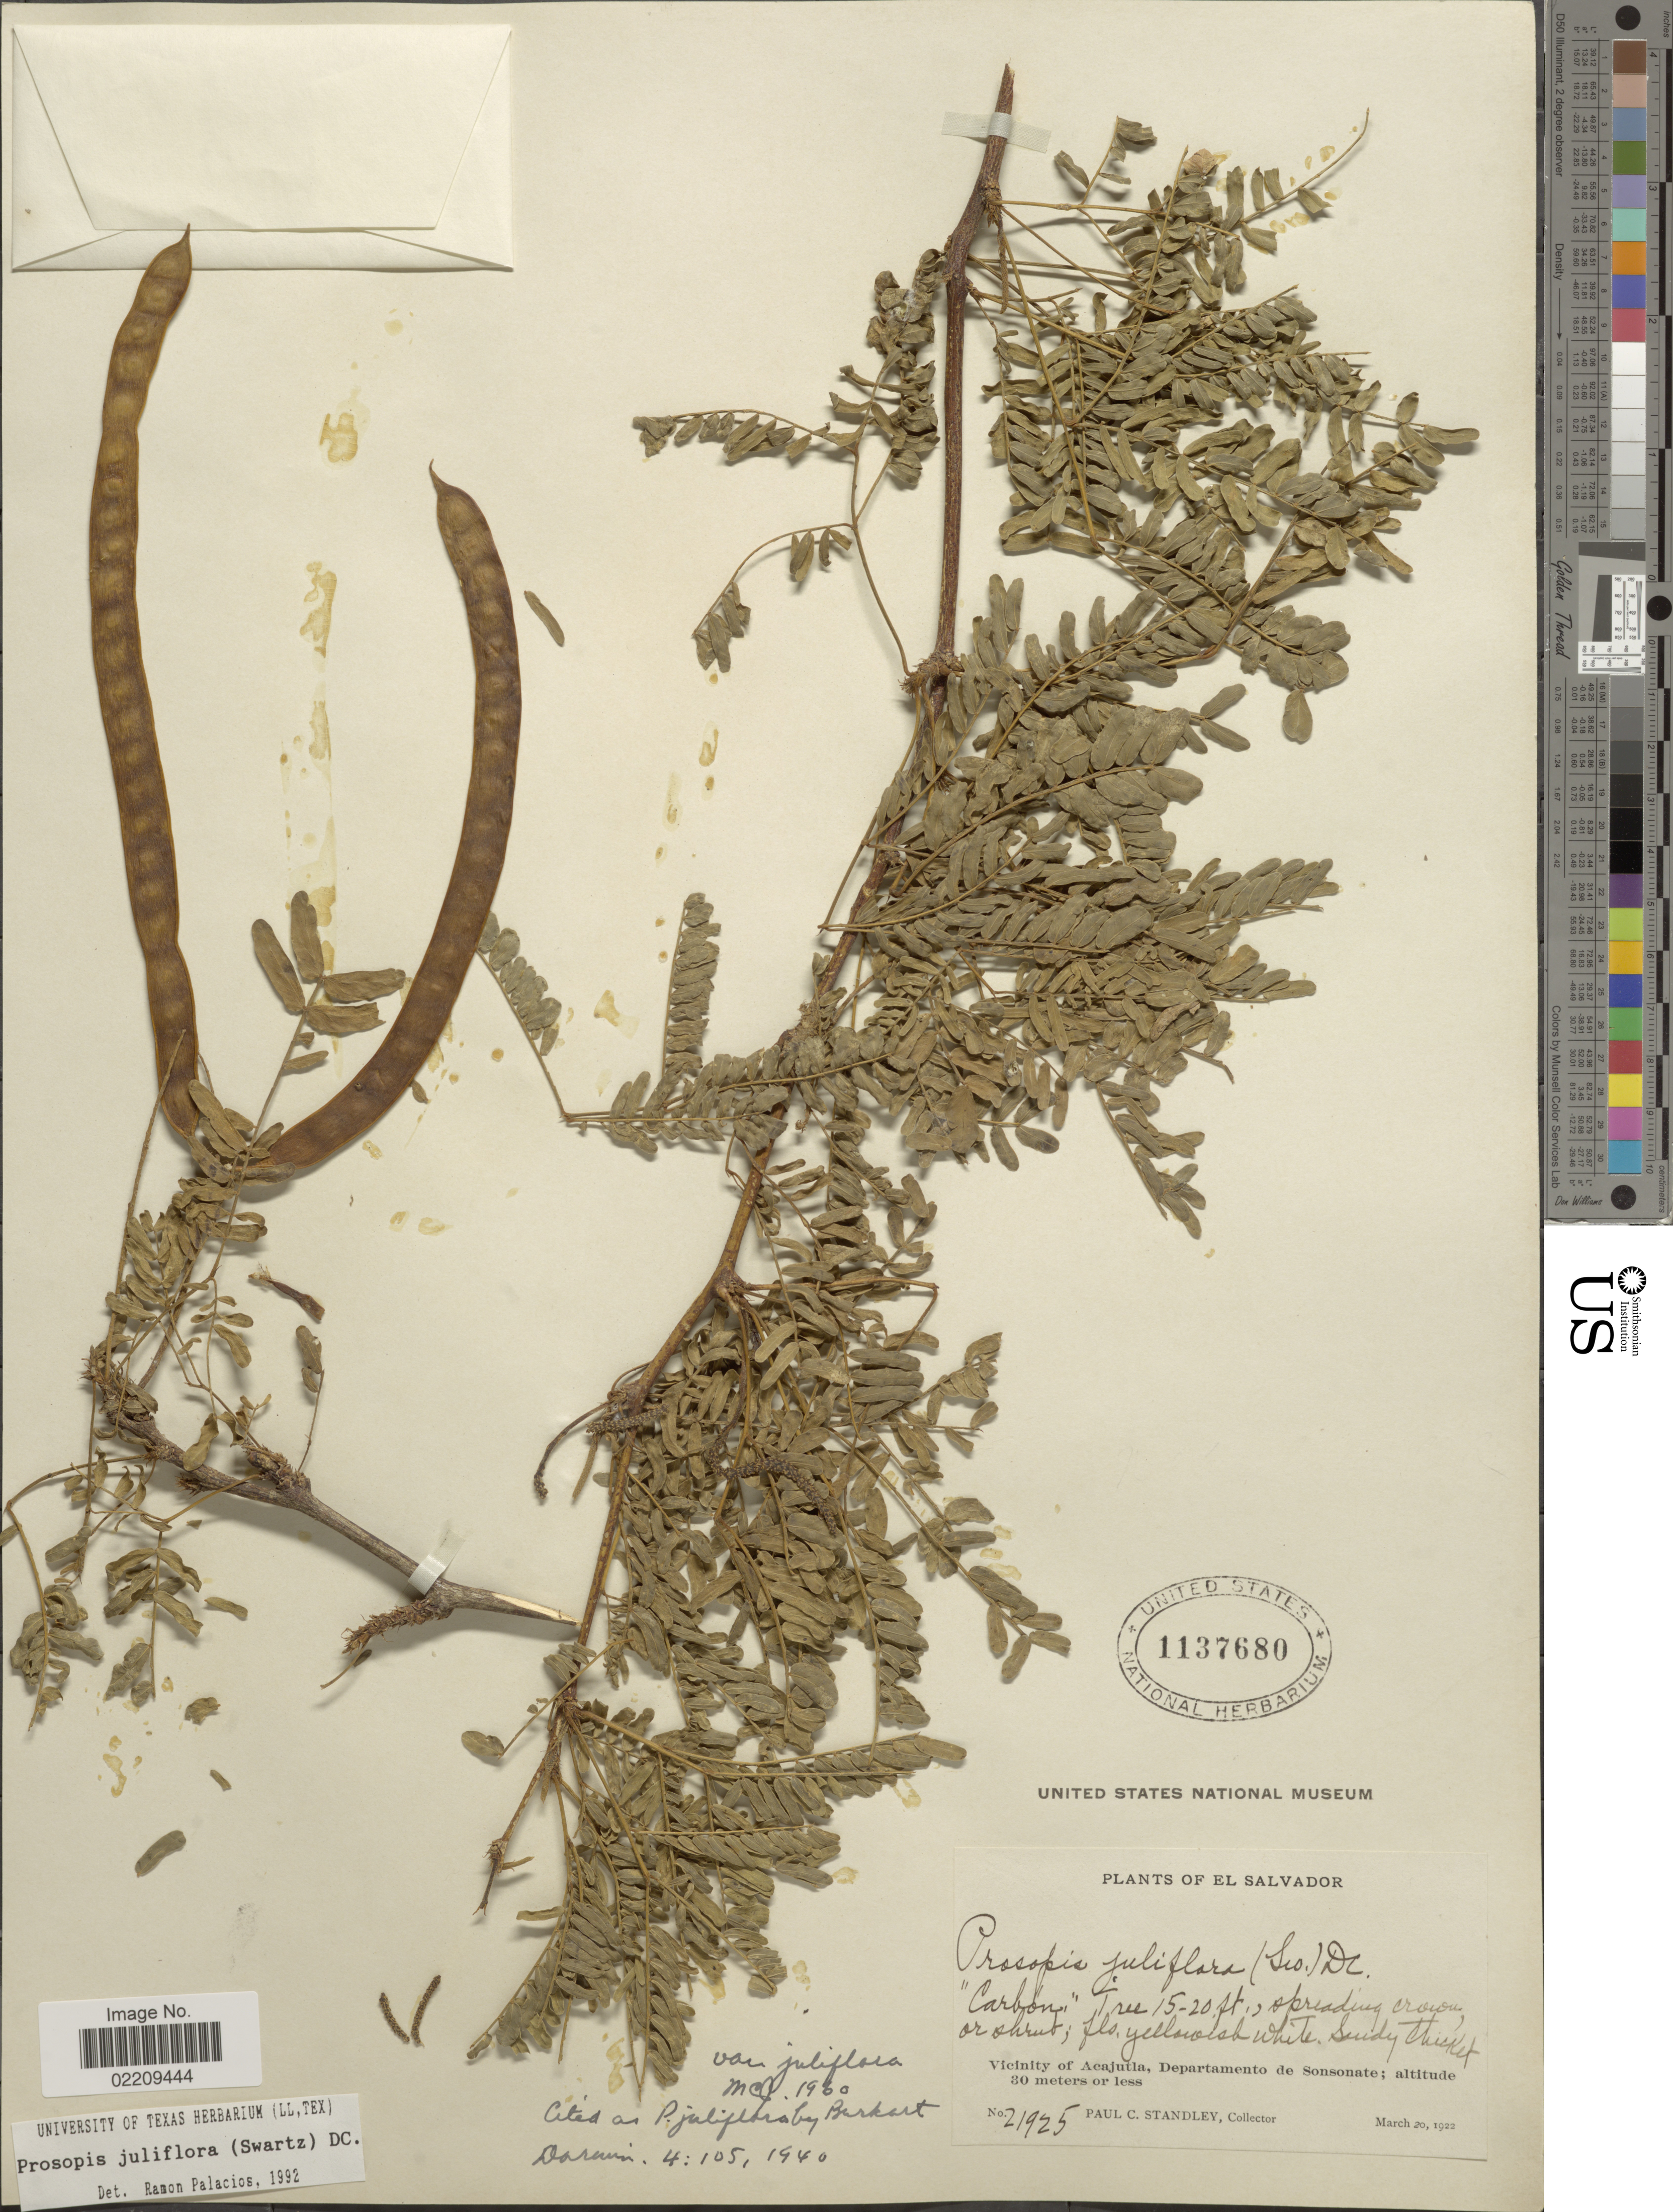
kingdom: Plantae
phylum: Tracheophyta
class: Magnoliopsida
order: Fabales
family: Fabaceae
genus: Neltuma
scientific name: Neltuma juliflora var. juliflora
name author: (Sw.) Raf.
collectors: P. C. Standley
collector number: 21925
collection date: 1922-03-20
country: El Salvador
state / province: Sonsonate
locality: Vicinity of acajutla.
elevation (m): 30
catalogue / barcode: US 1137680